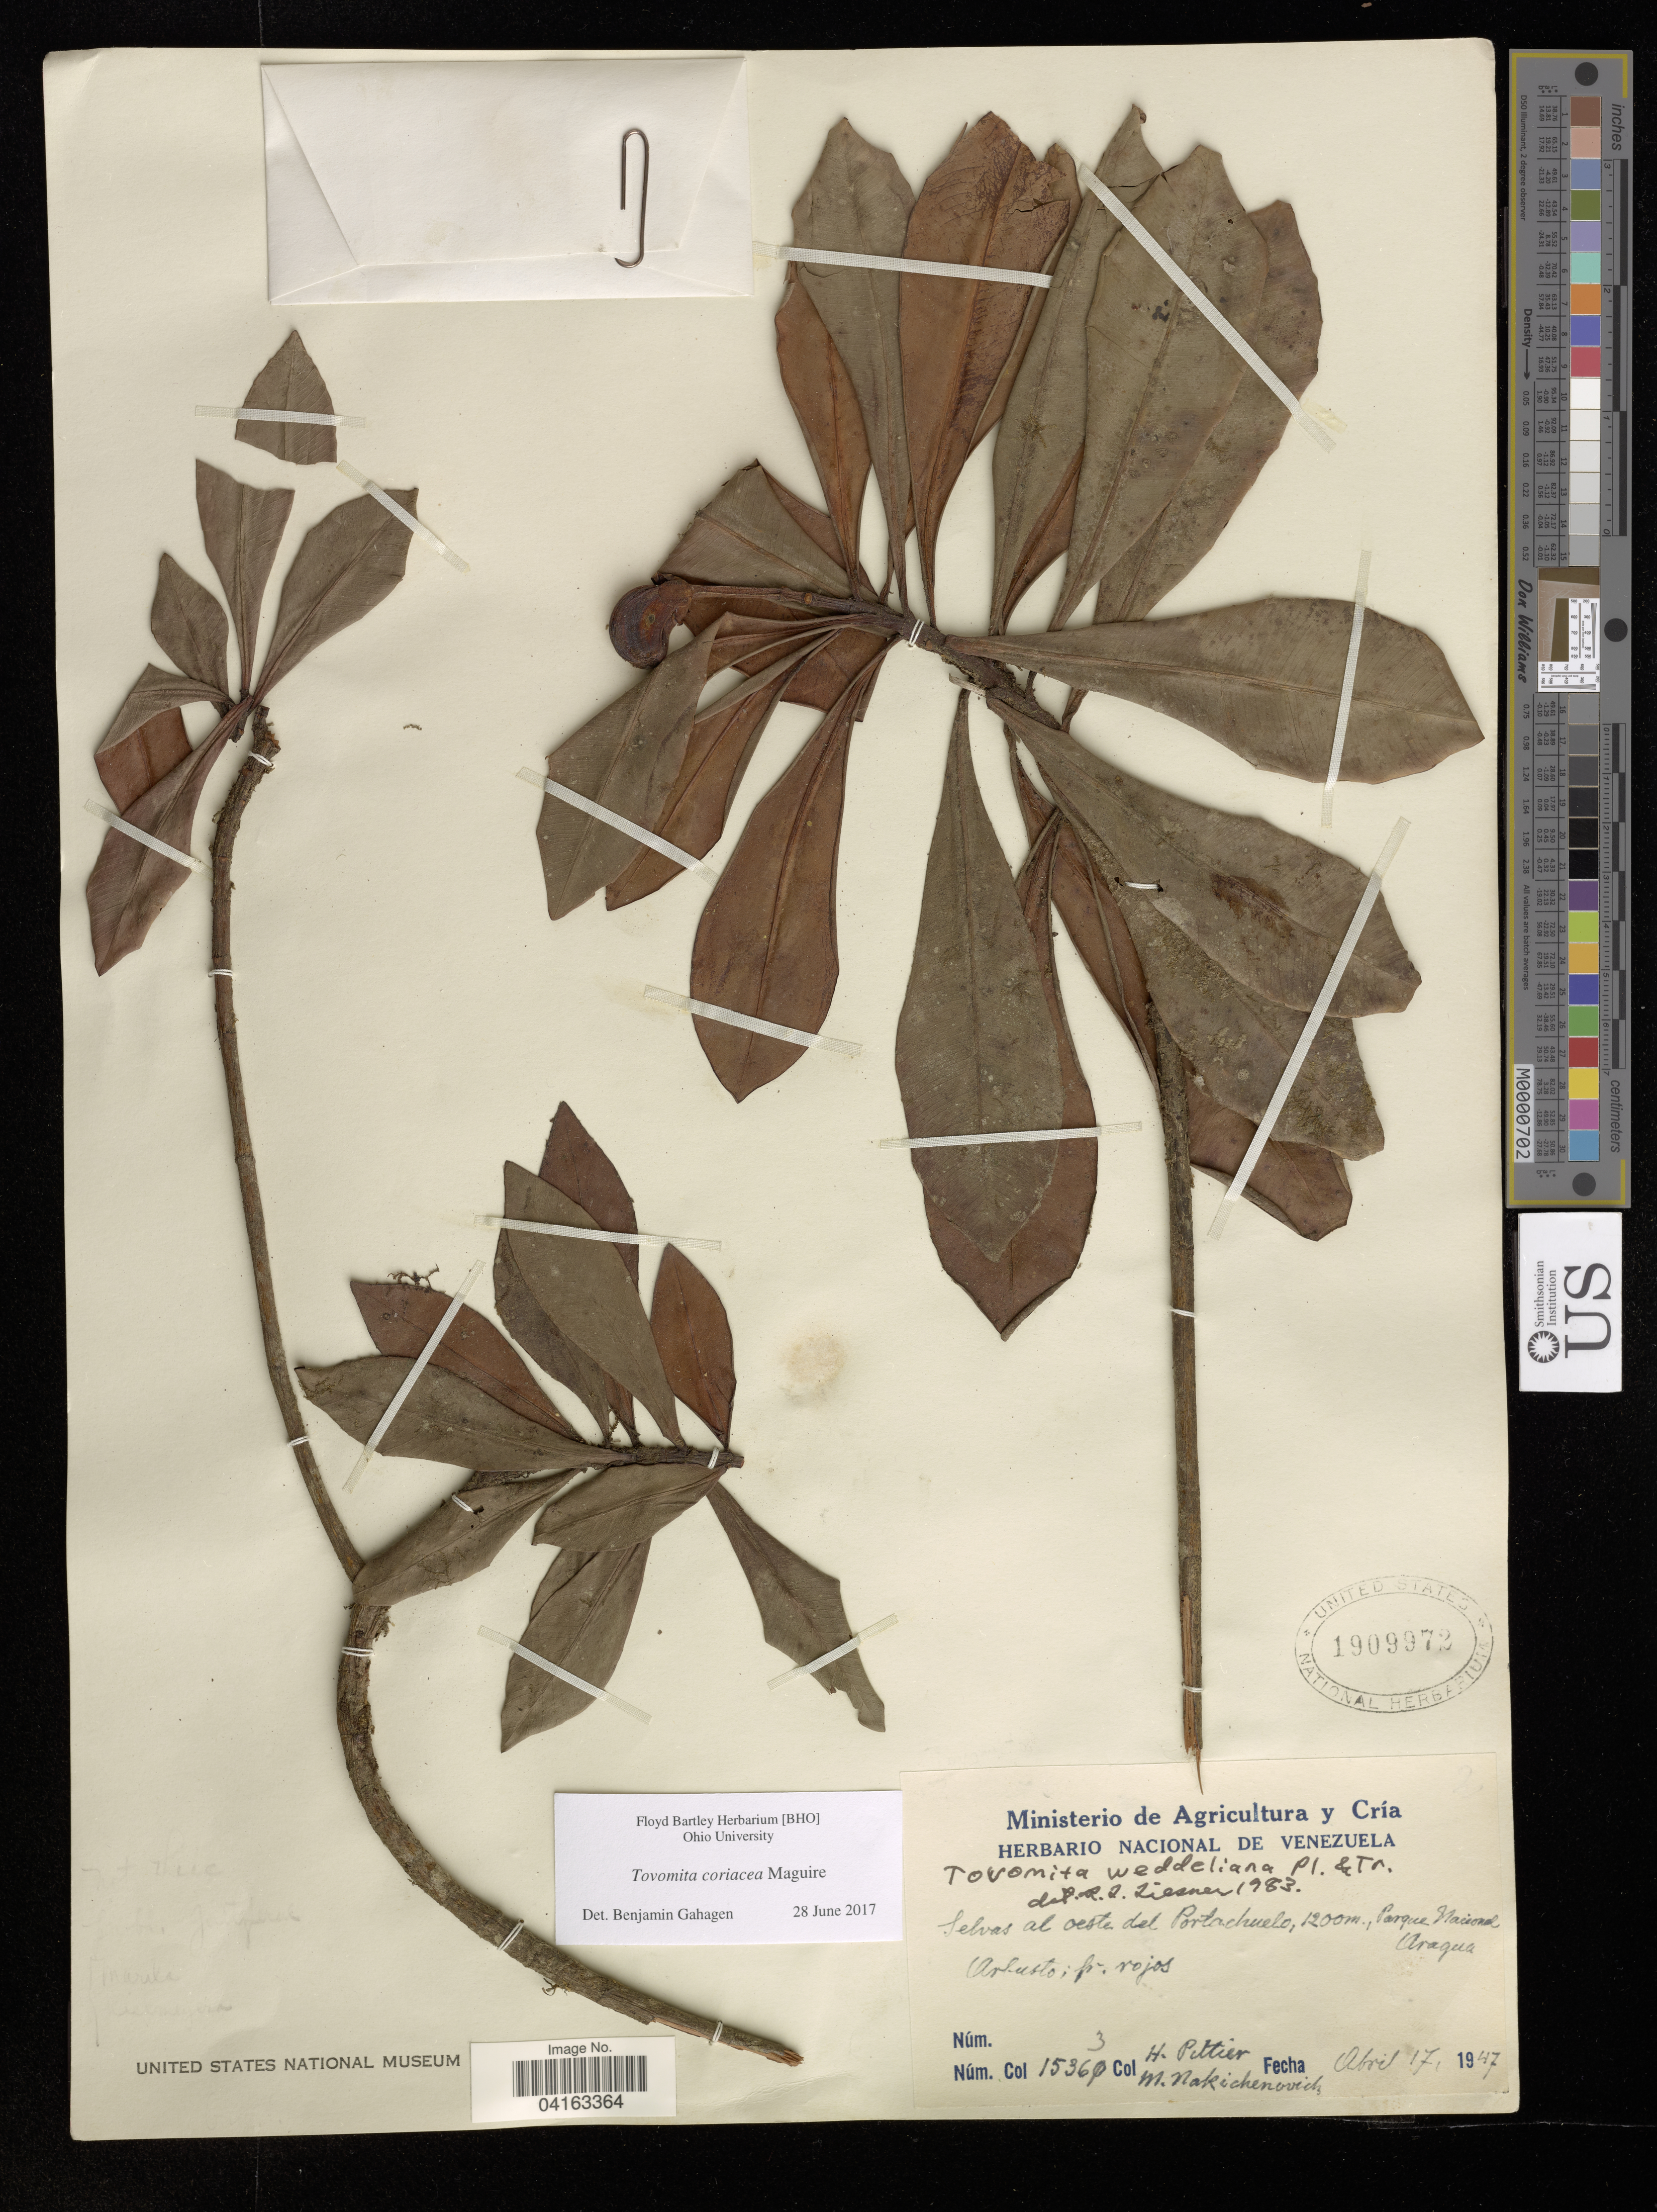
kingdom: Plantae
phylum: Tracheophyta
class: Magnoliopsida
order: Malpighiales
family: Clusiaceae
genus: Tovomita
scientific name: Tovomita coriacea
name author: Maguire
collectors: H. F. Pittier & M. Nakichenovich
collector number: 15360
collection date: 1947-04-17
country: Venezuela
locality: Selvas al oeste del Portachuelo, 1200m., Parque Nacional Aragua.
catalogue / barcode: US 1909972